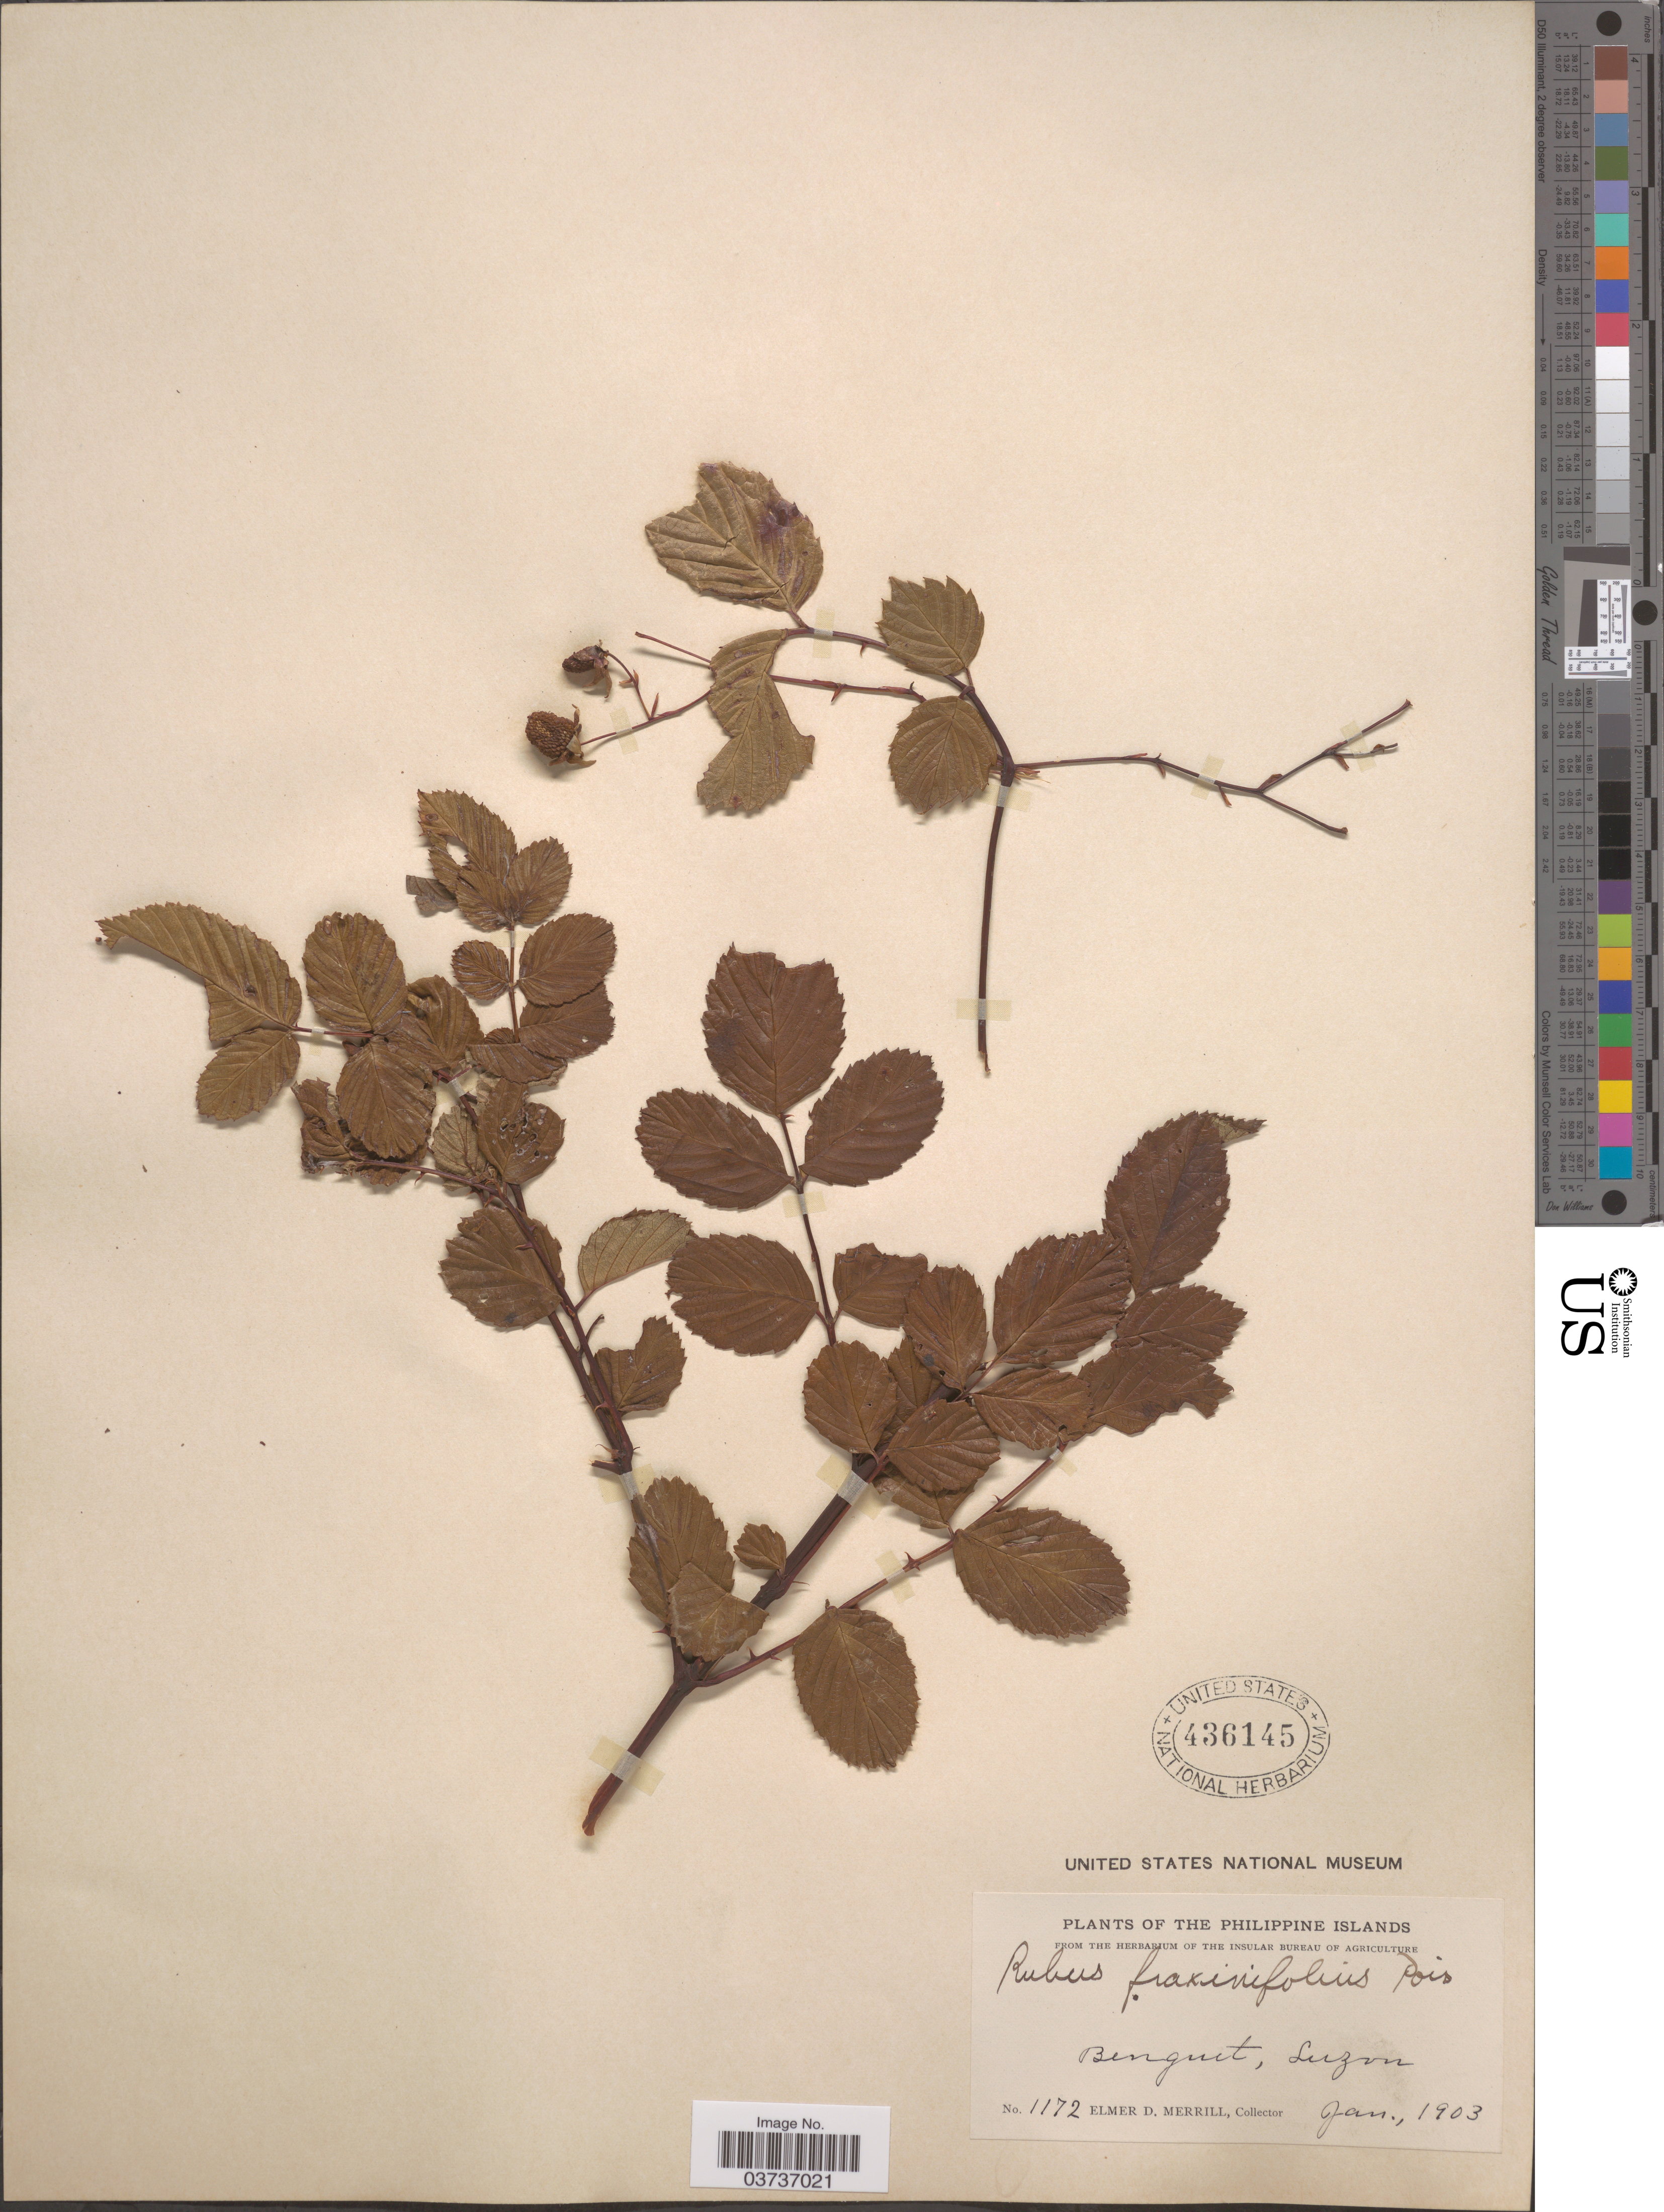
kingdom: Plantae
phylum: Tracheophyta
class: Magnoliopsida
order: Rosales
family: Rosaceae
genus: Rubus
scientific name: Rubus fraxinifolius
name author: Hayata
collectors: E. D. Merrill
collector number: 1172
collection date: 1903-01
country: Philippines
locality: Benguet, Luzon.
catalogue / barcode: US 436145